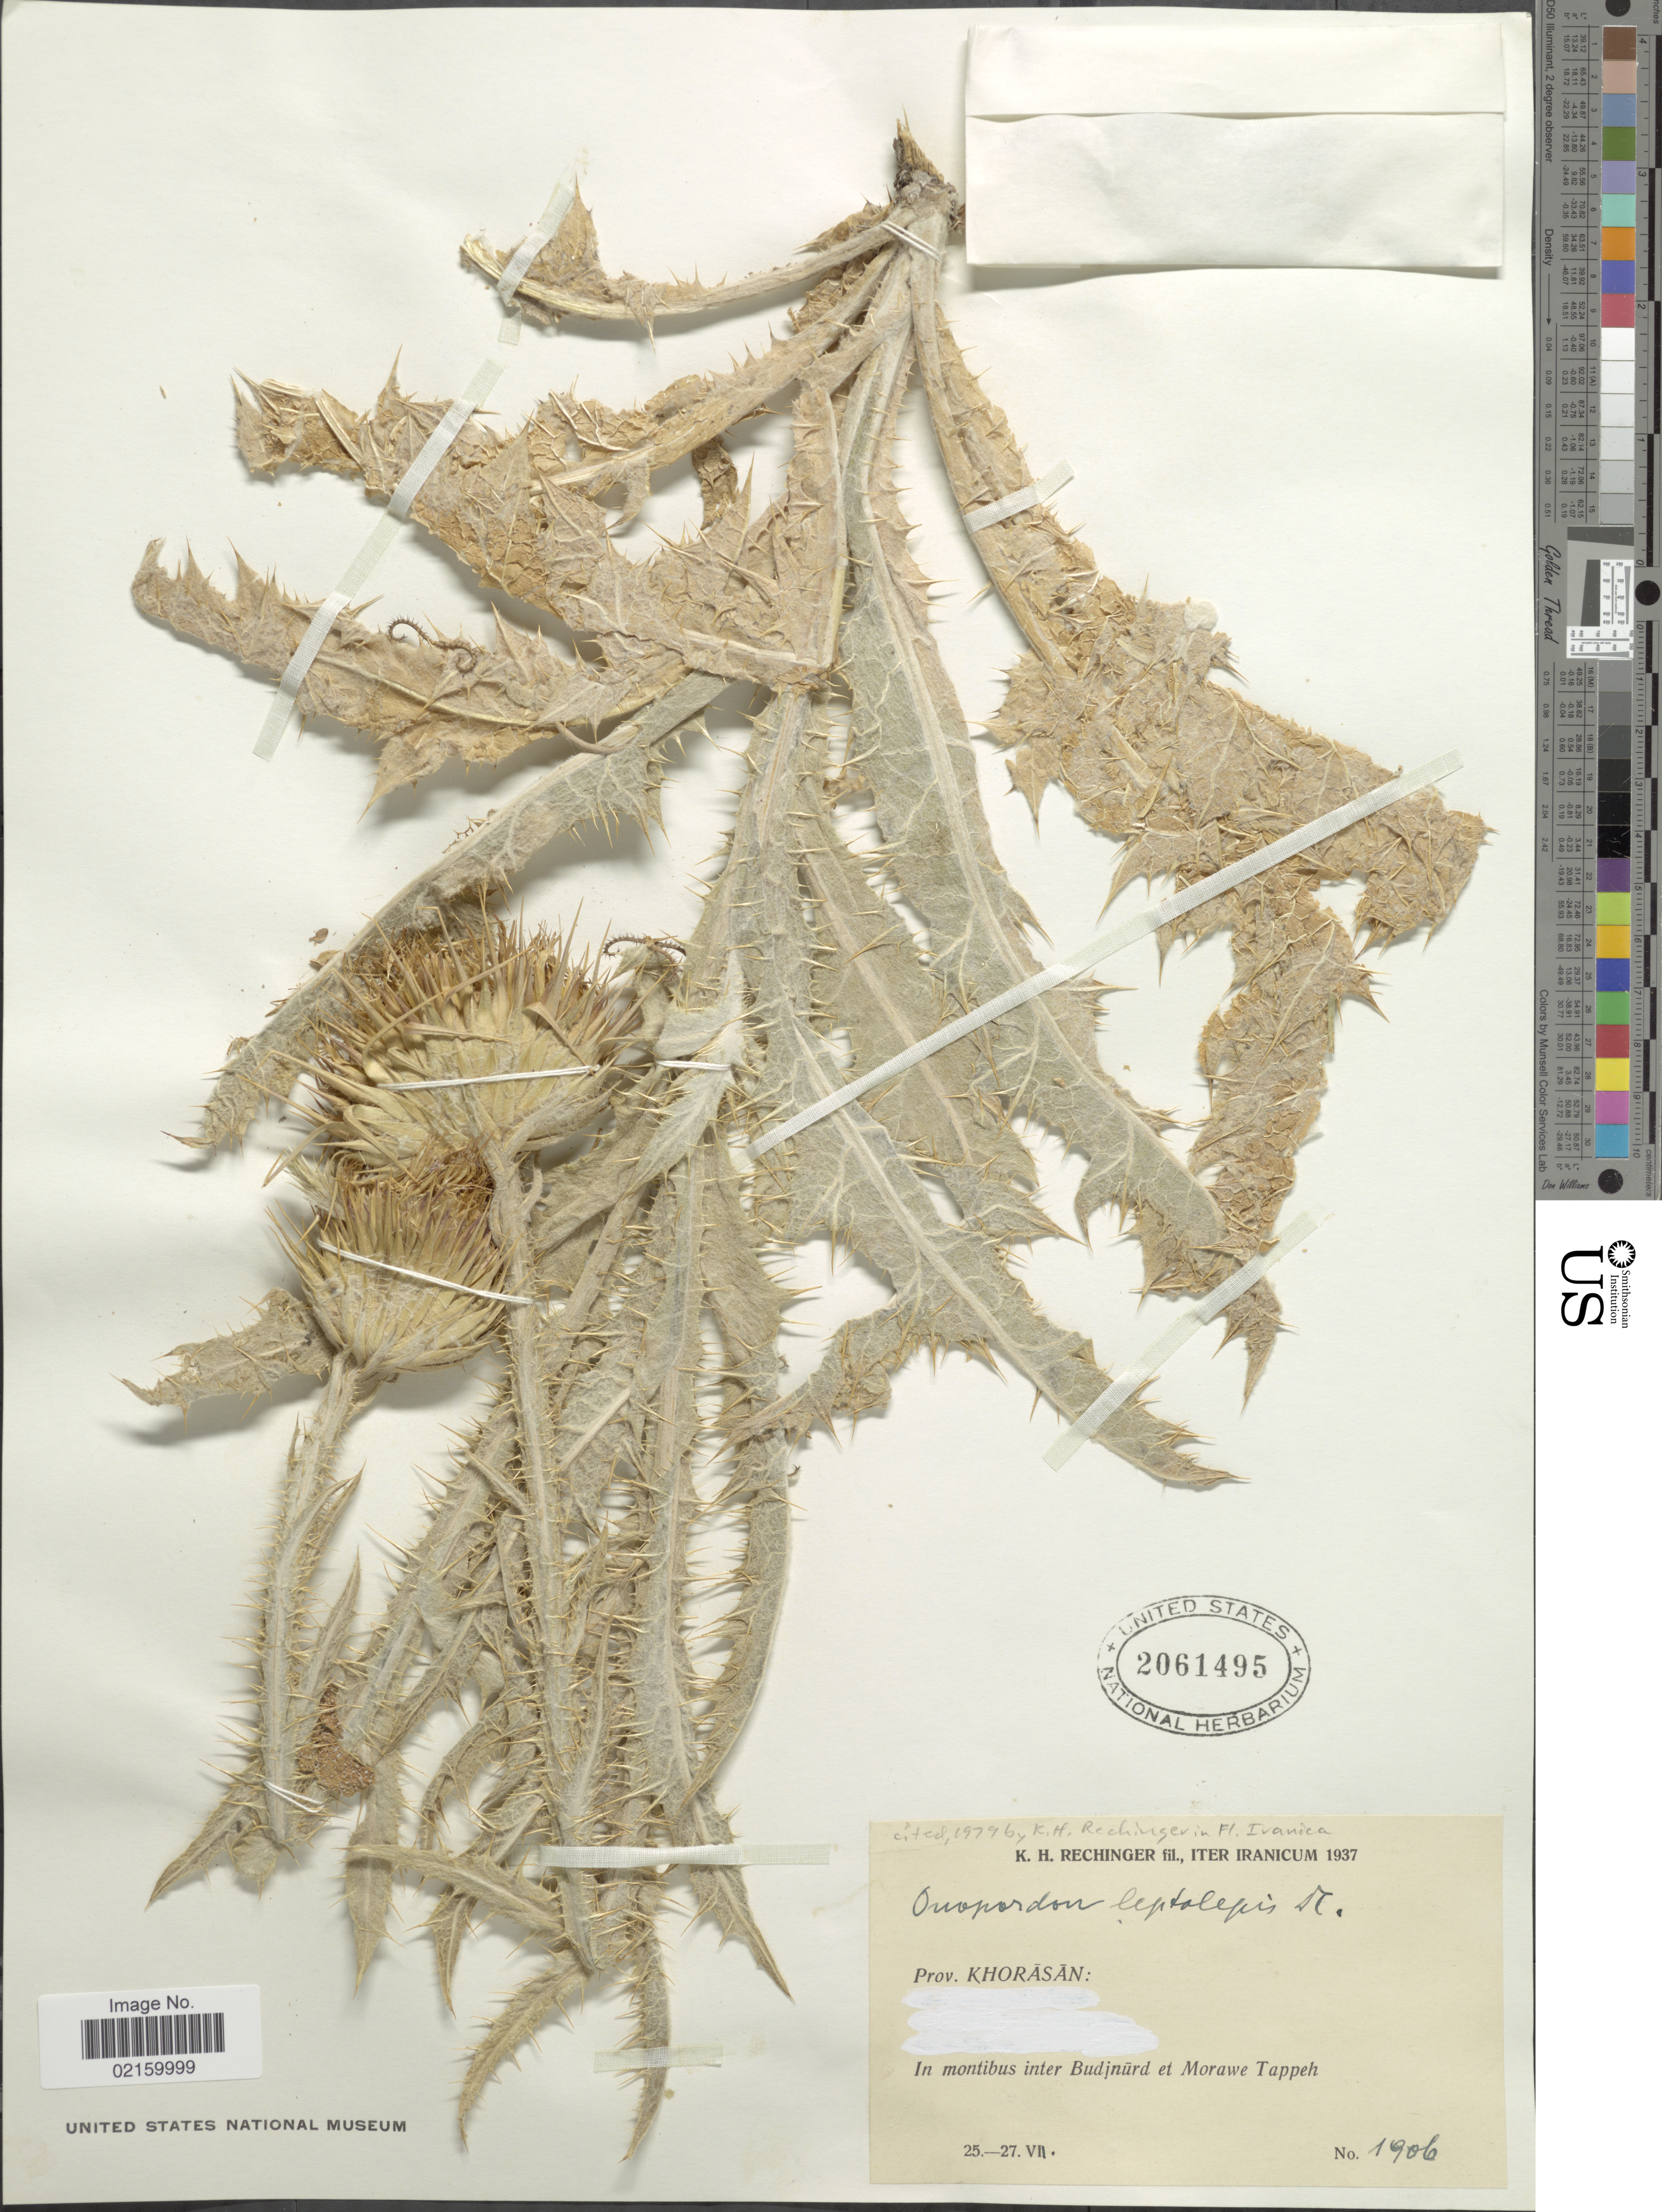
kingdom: Plantae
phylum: Tracheophyta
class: Magnoliopsida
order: Asterales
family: Asteraceae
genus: Onopordum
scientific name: Onopordum leptolepis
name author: DC.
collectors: K. H. Rechinger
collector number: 1906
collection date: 1937-07-25/1937-07-27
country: Iran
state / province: Khorasan [obsolete]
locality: Iranicum, Prov. Khorasan, in montibus inter Budjnurd et Morawe Tappeh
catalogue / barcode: US 2061495